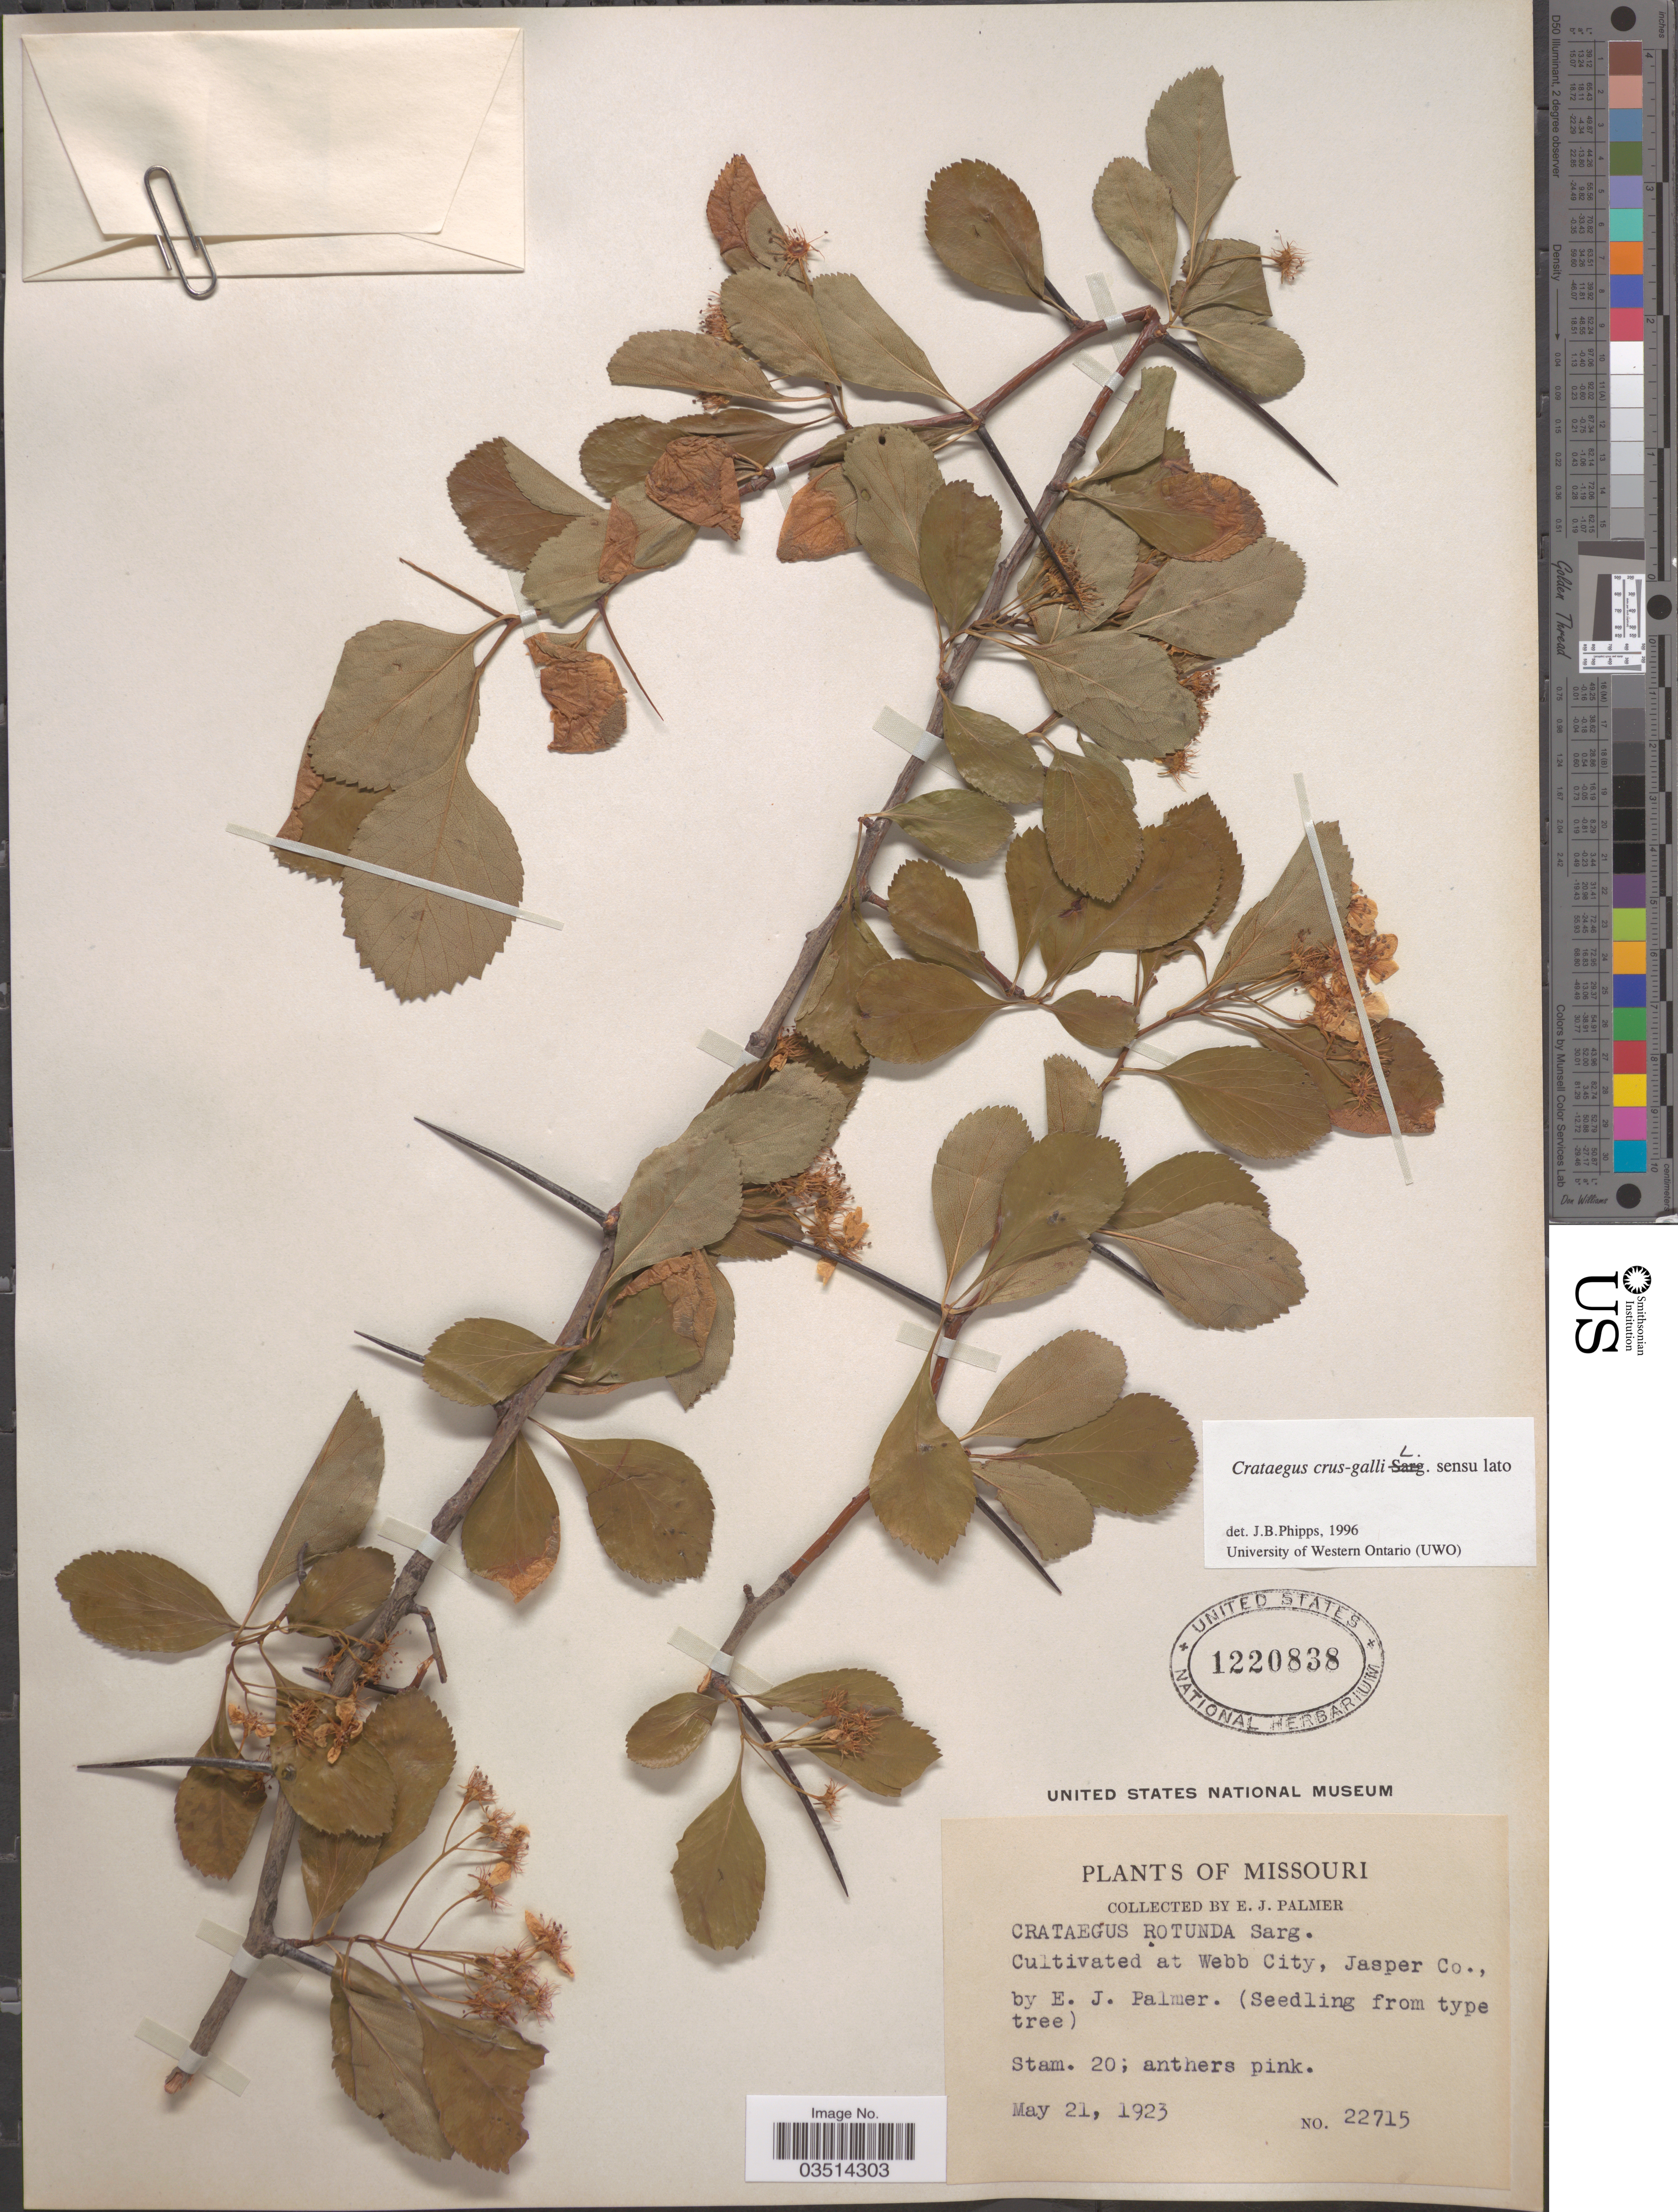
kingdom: Plantae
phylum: Tracheophyta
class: Magnoliopsida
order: Rosales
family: Rosaceae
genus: Crataegus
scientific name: Crataegus crus-galli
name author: L.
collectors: E. J. Palmer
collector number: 22715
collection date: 1923-05-21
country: United States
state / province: Missouri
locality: At Webb City, Jasper Co.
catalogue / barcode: US 1220838